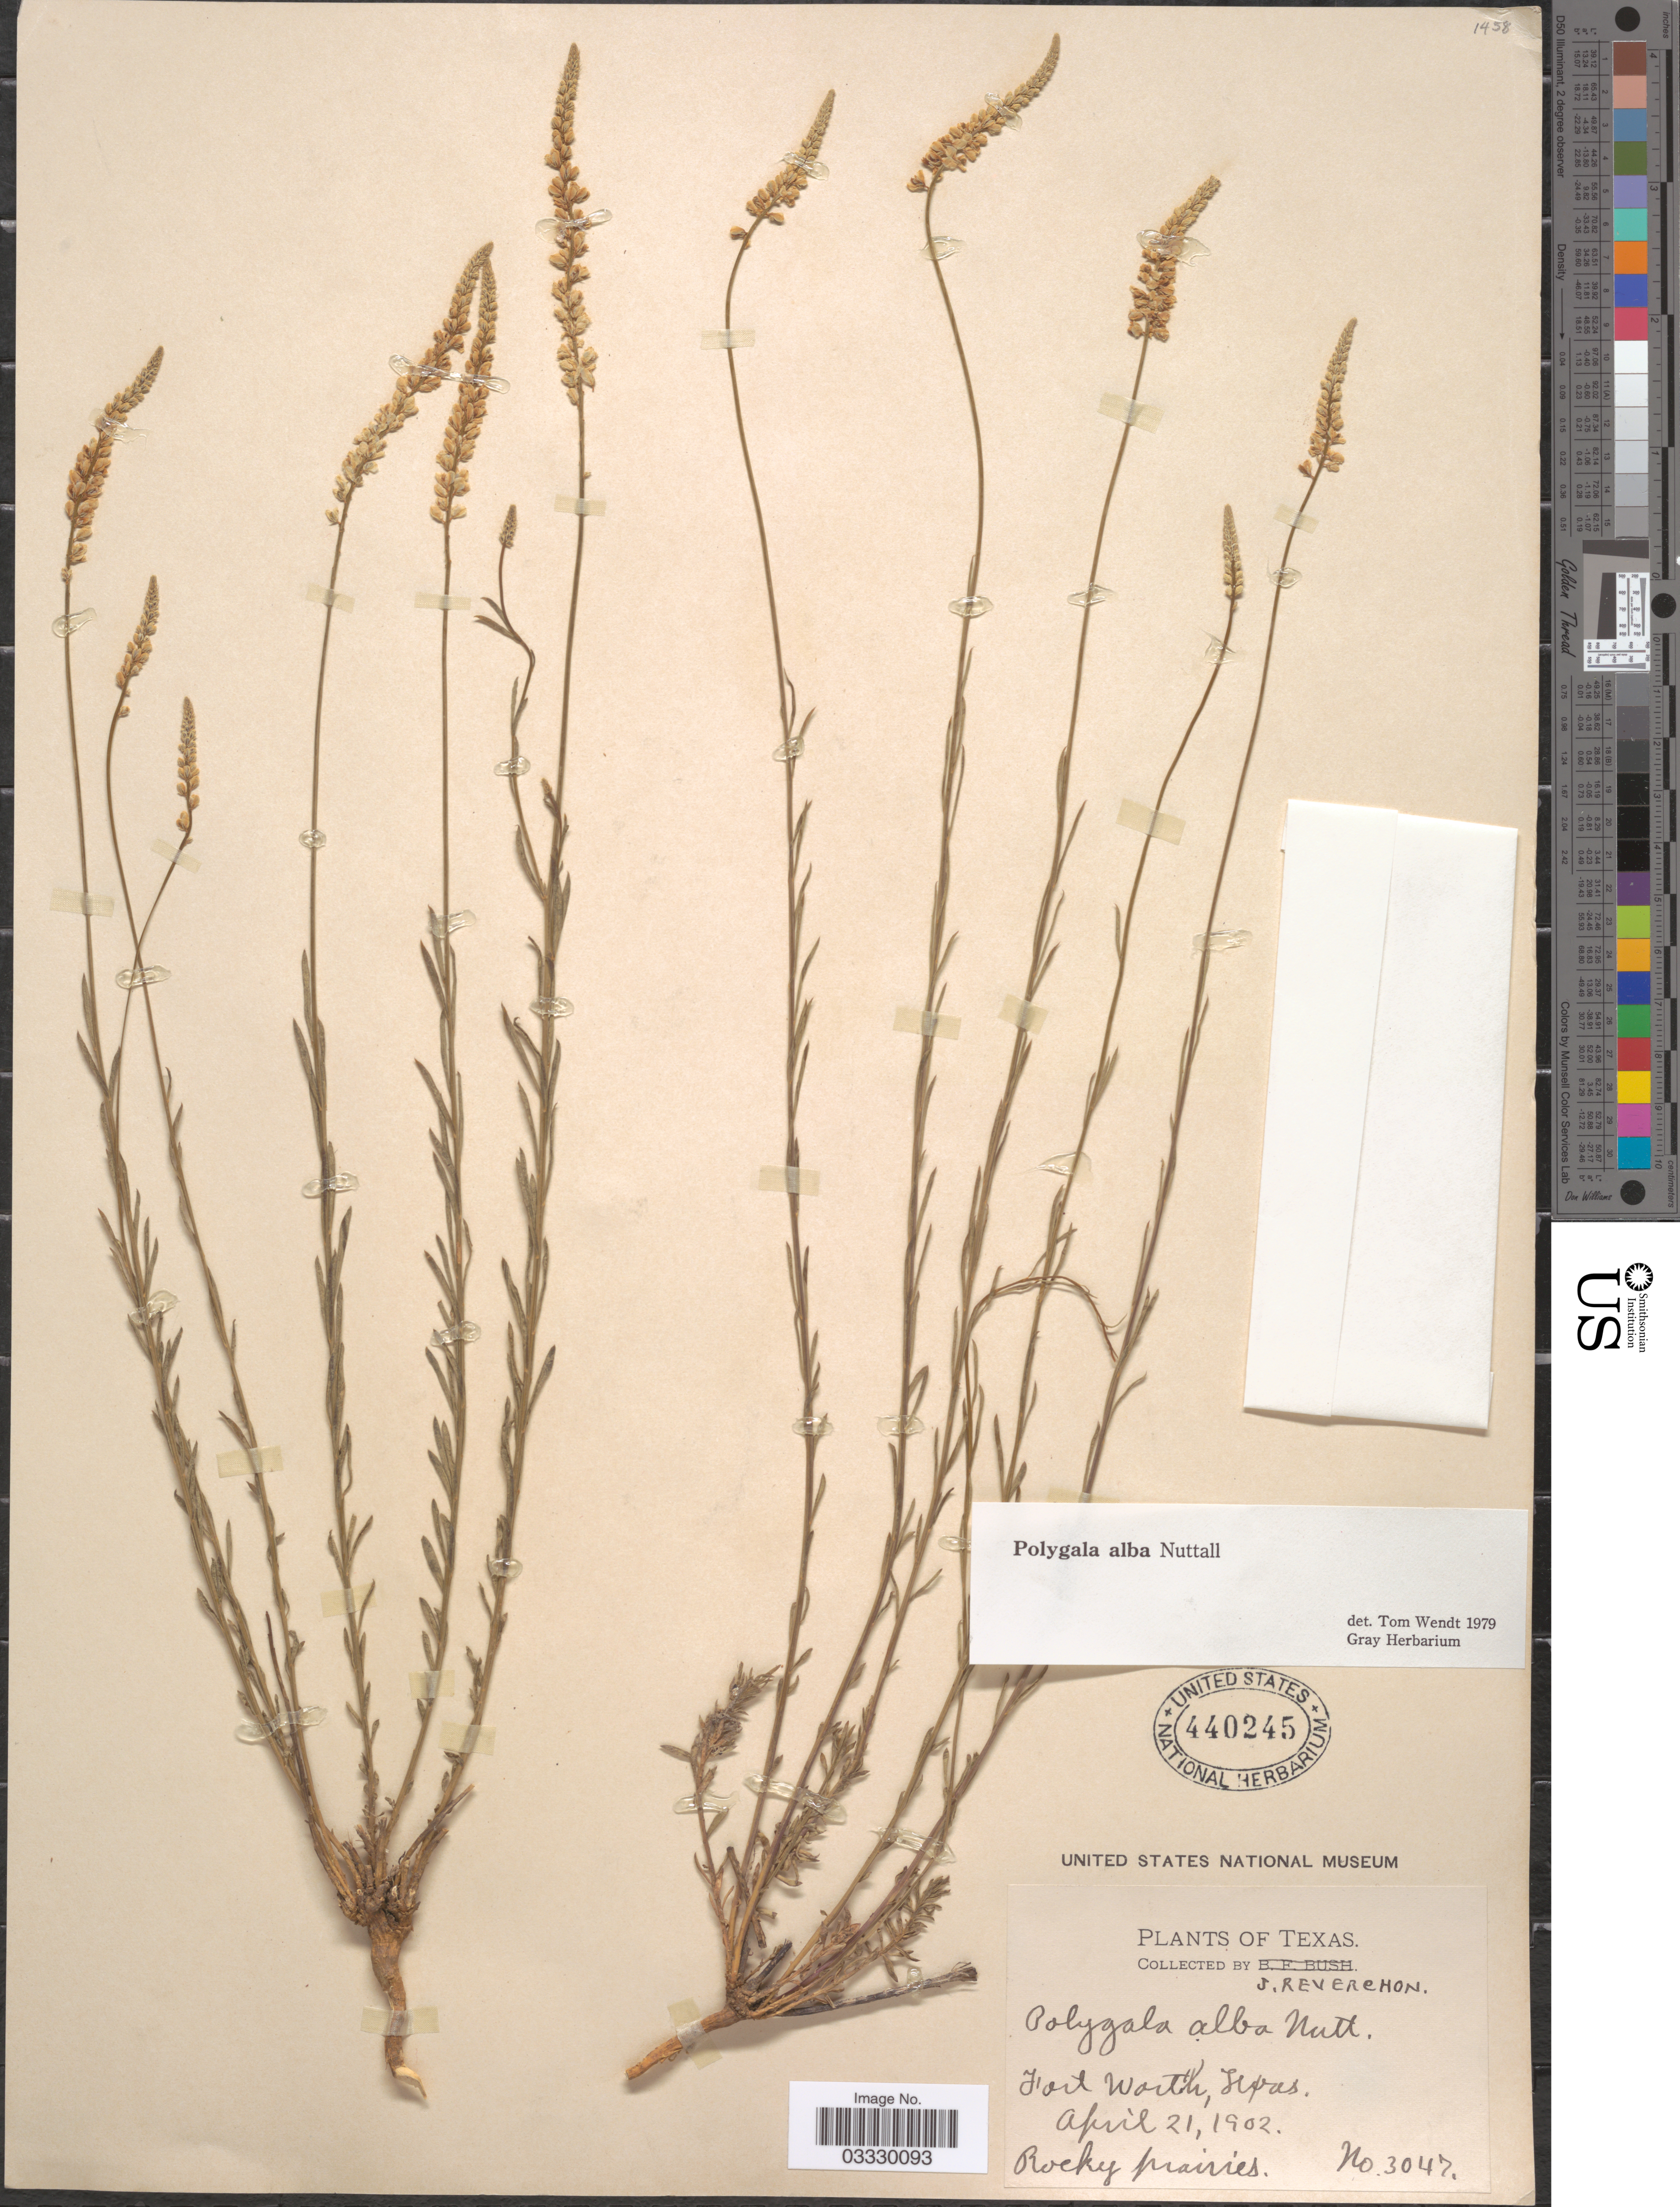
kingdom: Plantae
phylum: Tracheophyta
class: Magnoliopsida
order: Fabales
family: Polygalaceae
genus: Polygala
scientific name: Polygala alba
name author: Nutt.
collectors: J. Reverchon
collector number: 3047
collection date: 1902-04-21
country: United States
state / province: Texas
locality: Fort Worth.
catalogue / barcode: US 440245